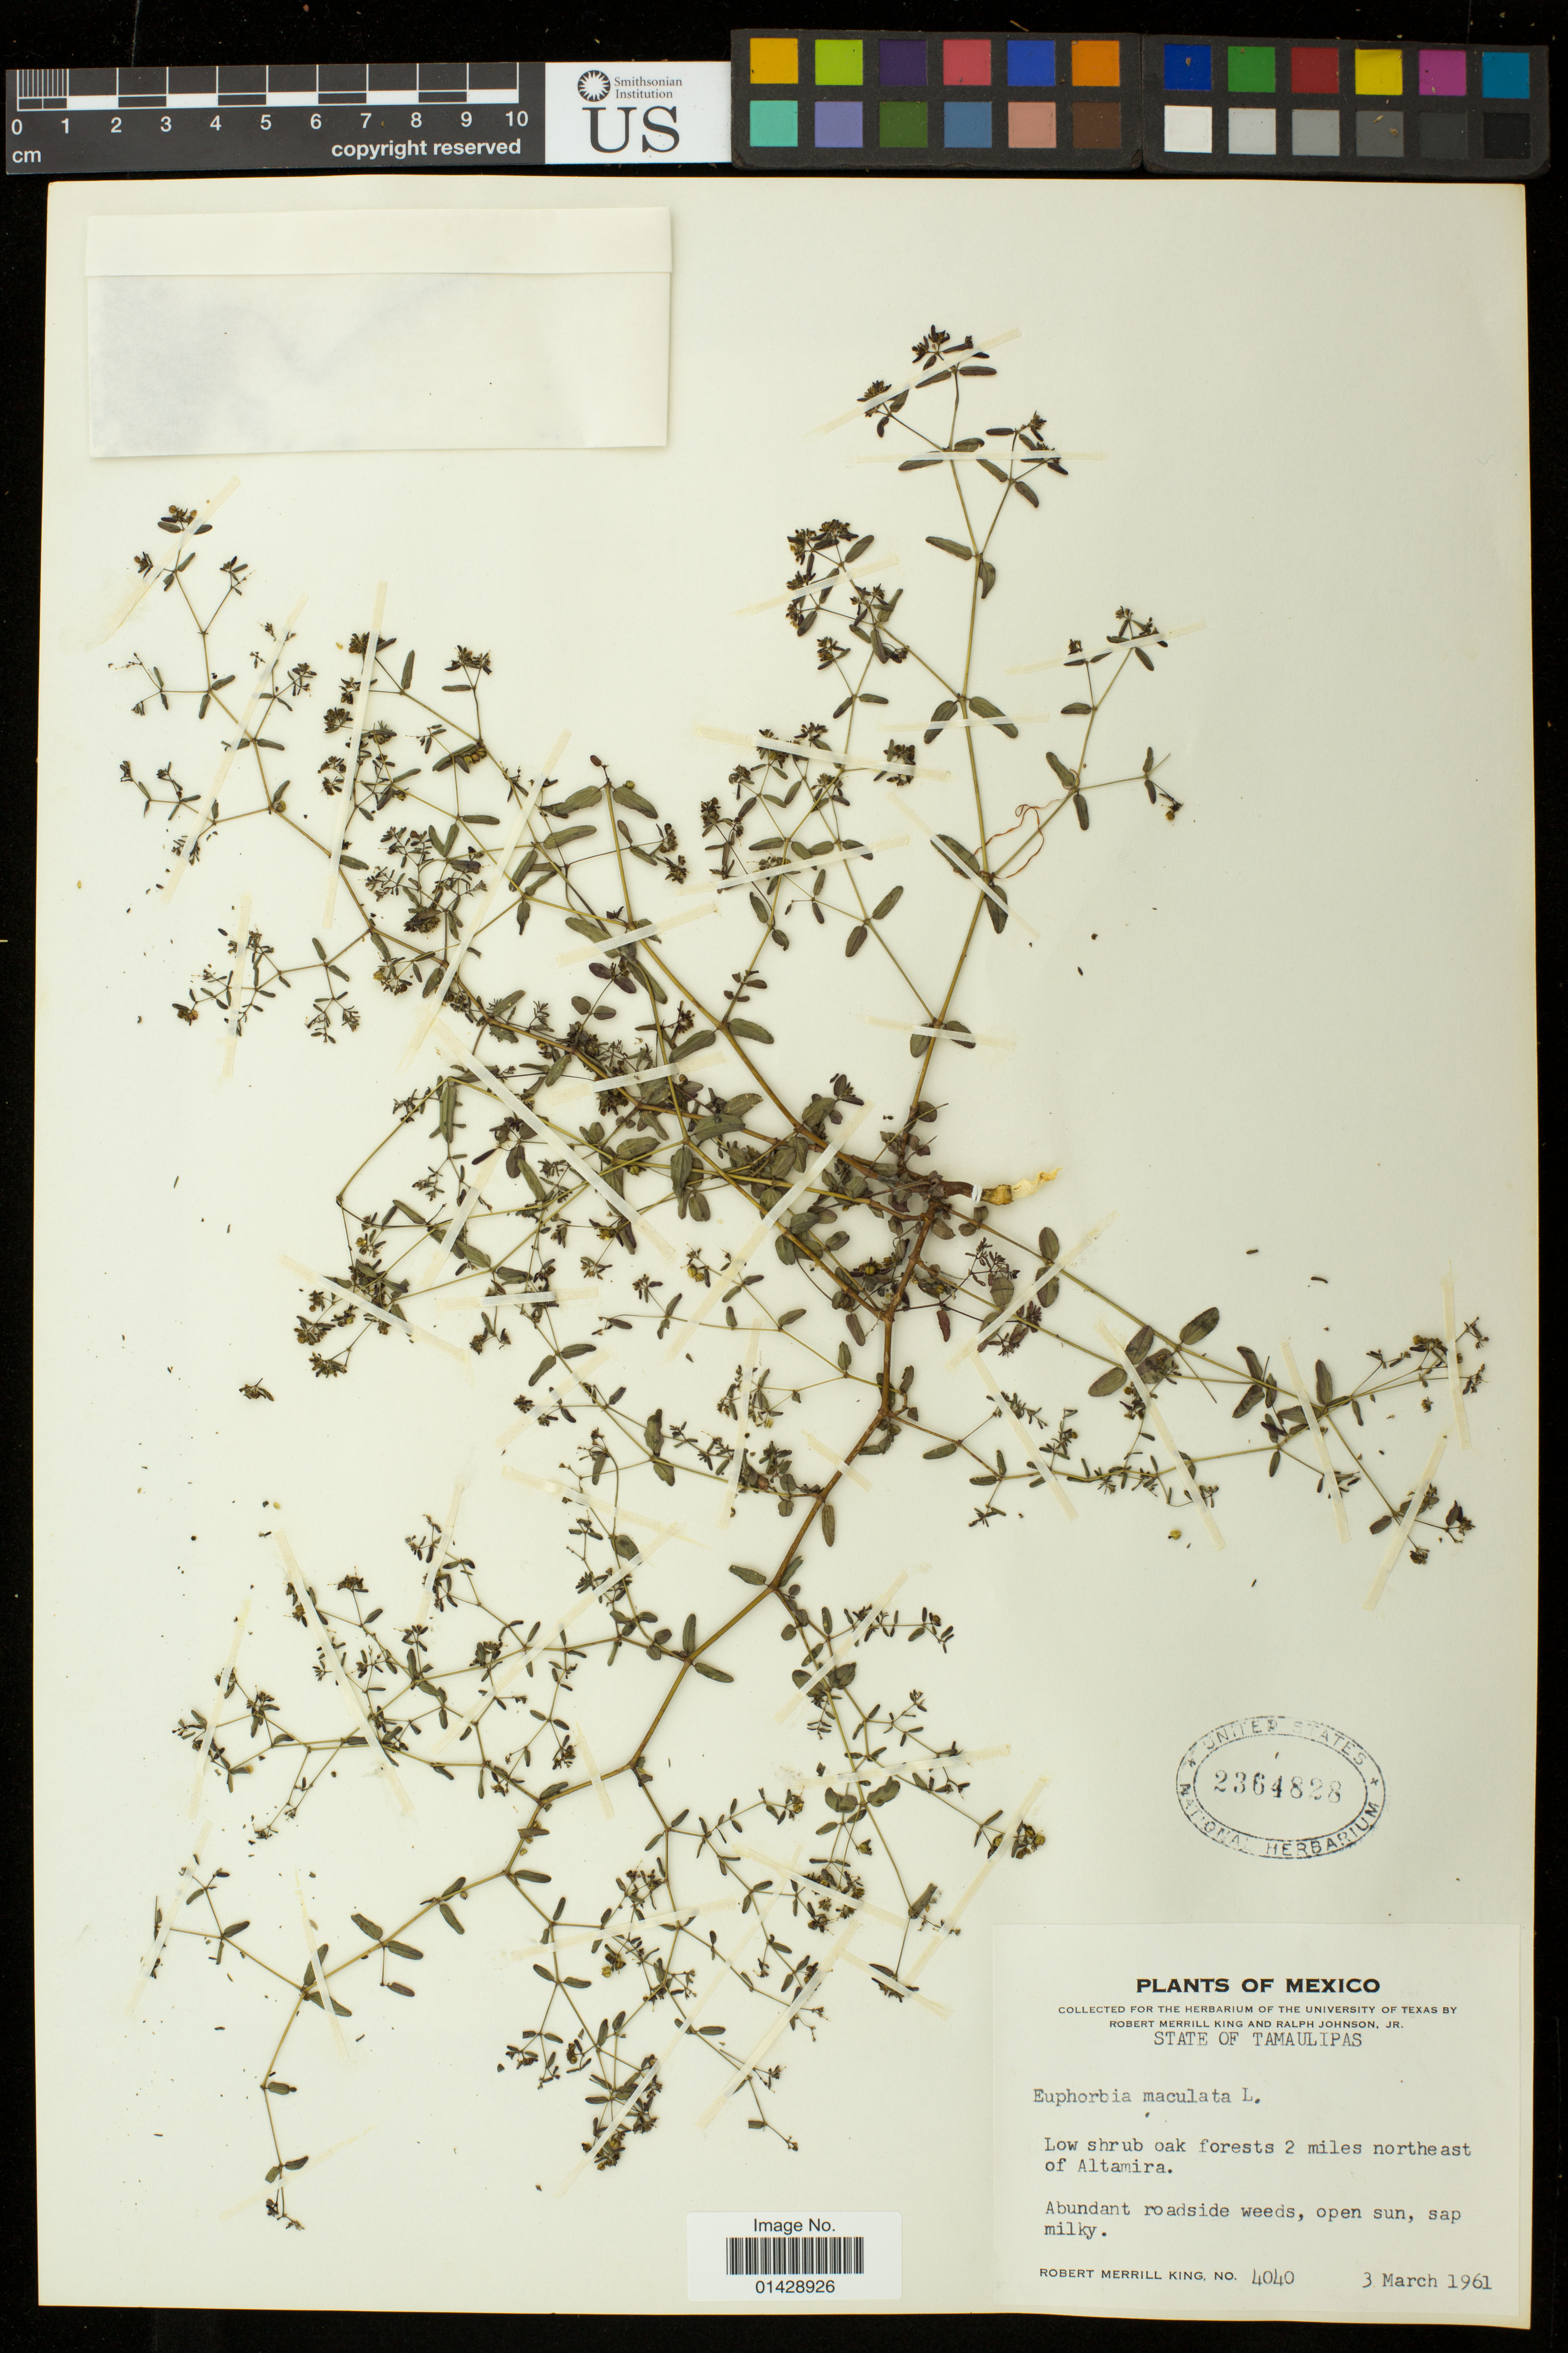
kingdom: Plantae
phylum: Tracheophyta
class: Magnoliopsida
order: Malpighiales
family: Euphorbiaceae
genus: Euphorbia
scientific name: Euphorbia hyssopifolia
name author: L.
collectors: R. M. King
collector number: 4040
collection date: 1961-03-03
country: Mexico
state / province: Tamaulipas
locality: Low shrub oak forests 2 miles northeast of Altamira.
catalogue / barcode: US 2364828